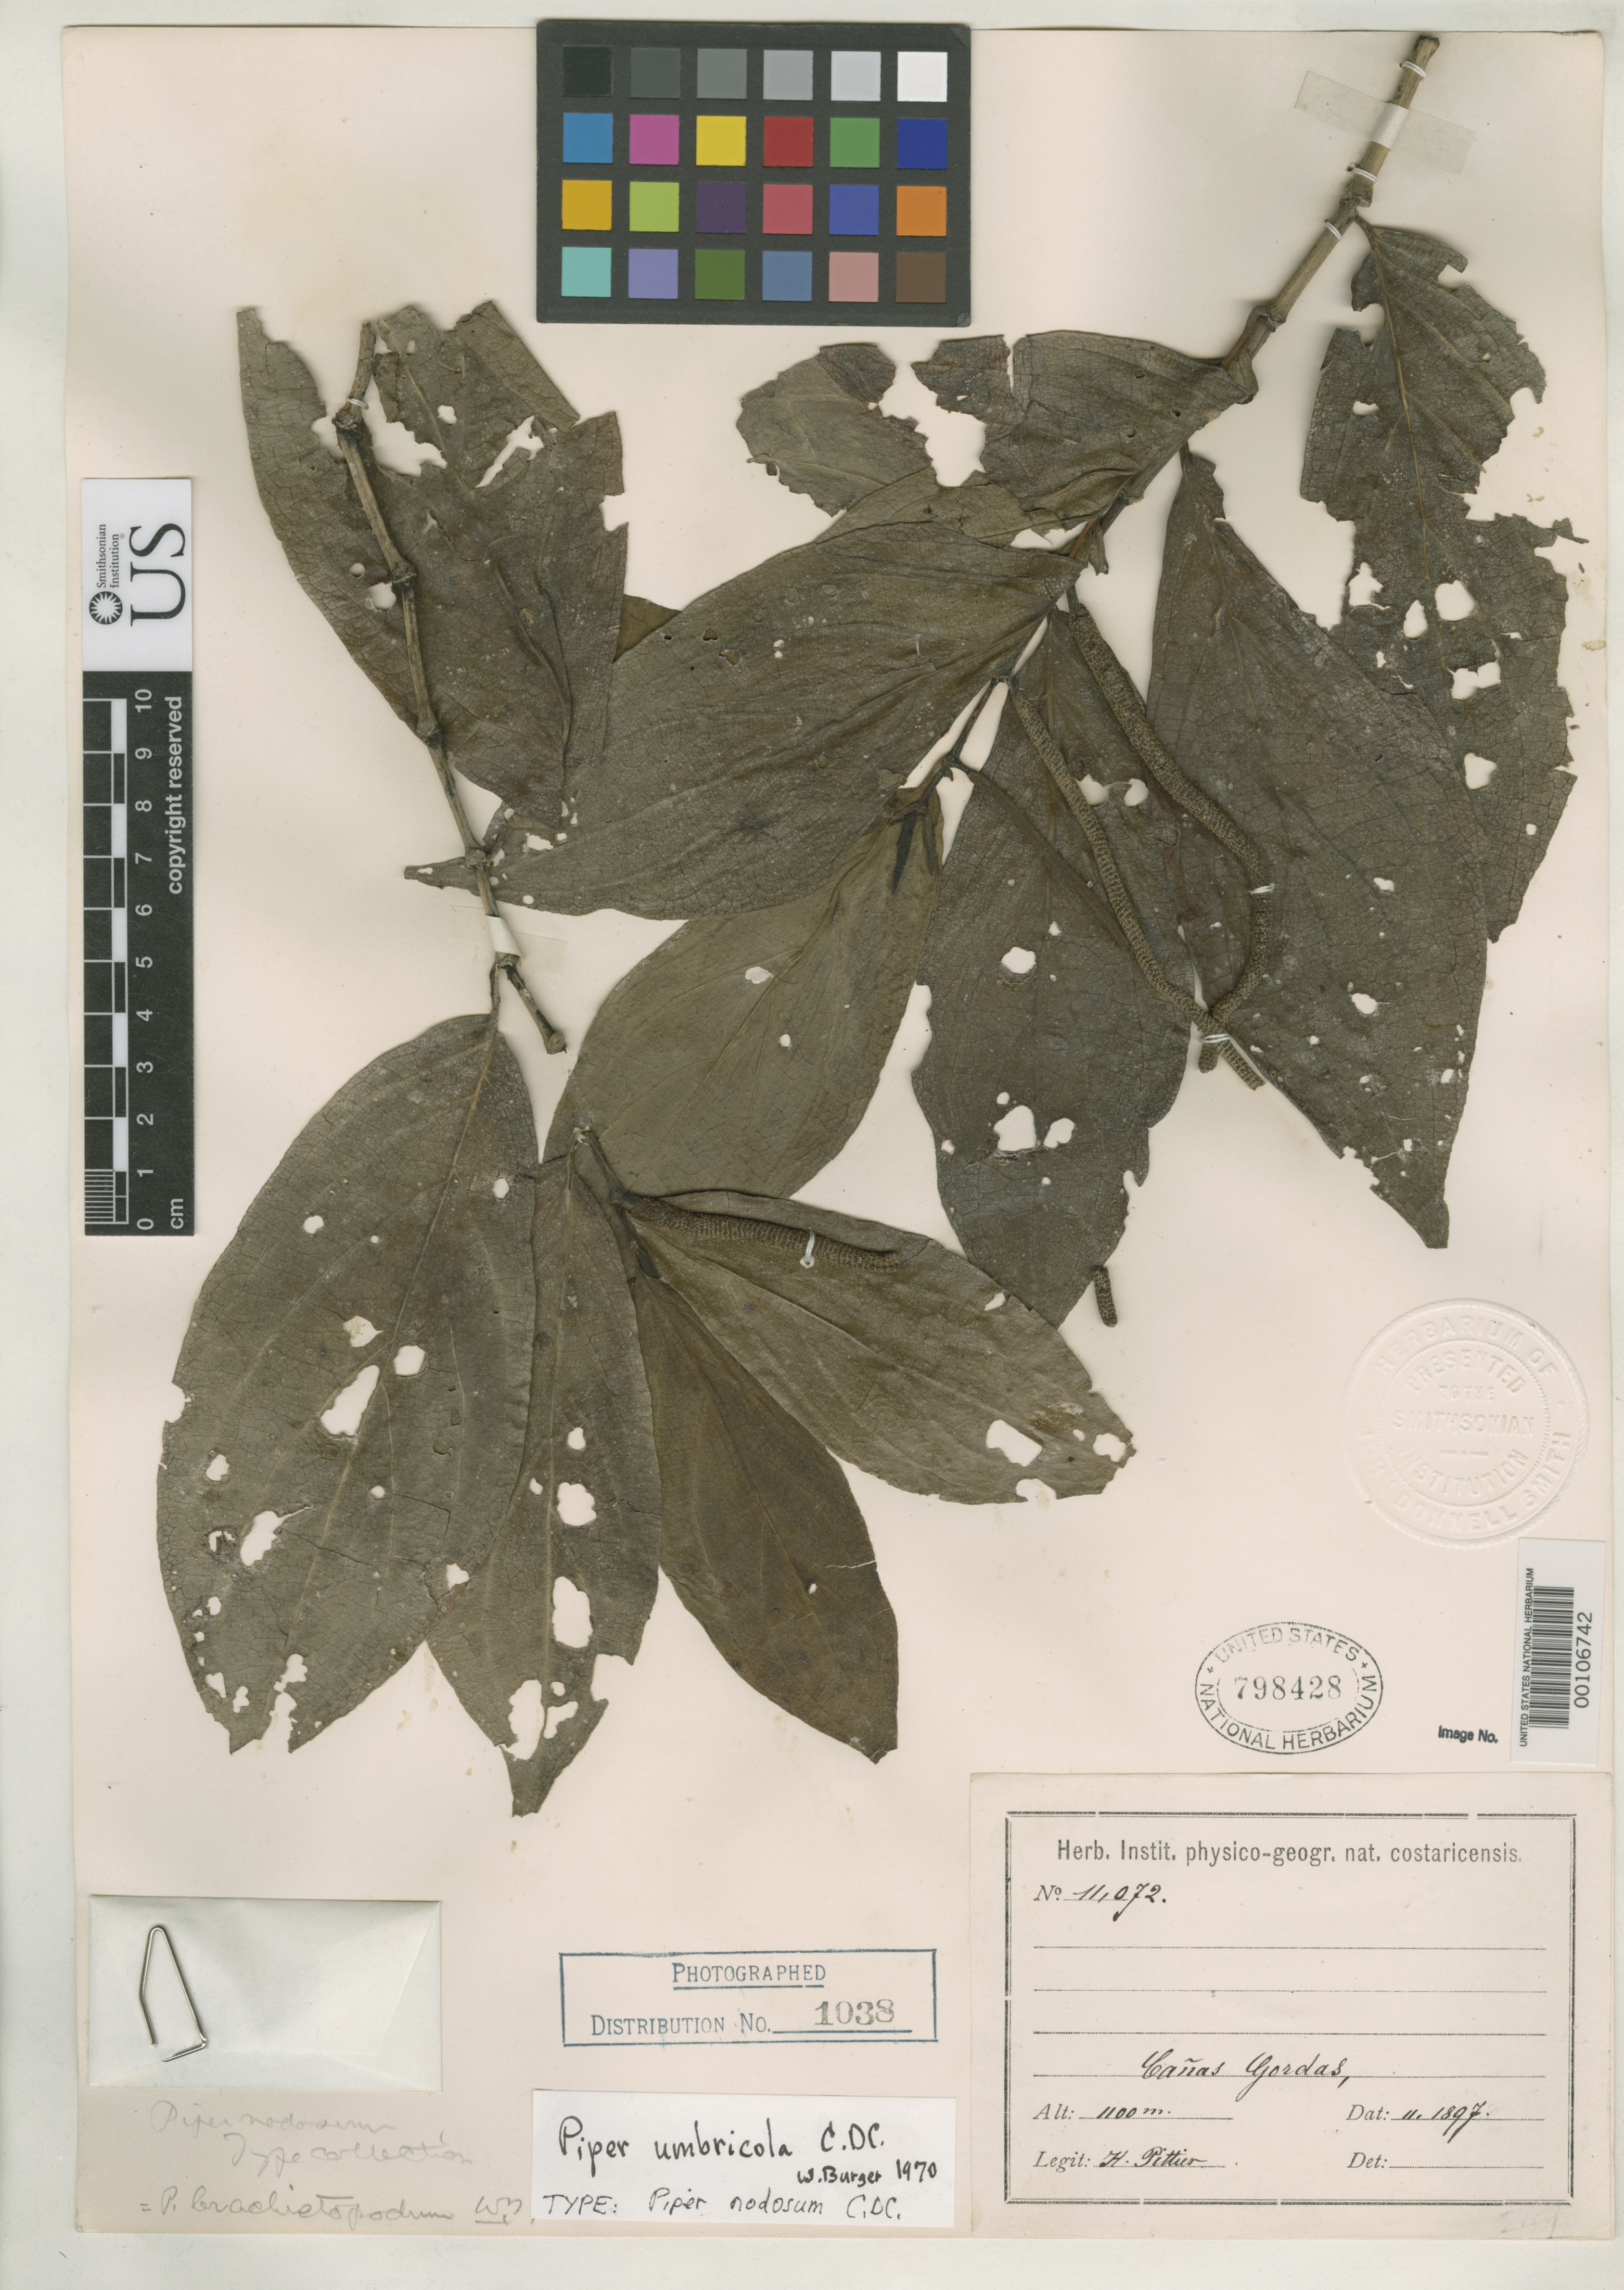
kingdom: Plantae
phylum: Tracheophyta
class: Magnoliopsida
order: Piperales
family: Piperaceae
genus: Piper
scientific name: Piper nodosum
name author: C. DC.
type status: Isotype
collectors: H. F. Pittier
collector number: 11072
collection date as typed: Feb 1897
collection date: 1897-02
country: Costa Rica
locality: Cañas Gordas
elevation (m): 1100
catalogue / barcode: US 798428